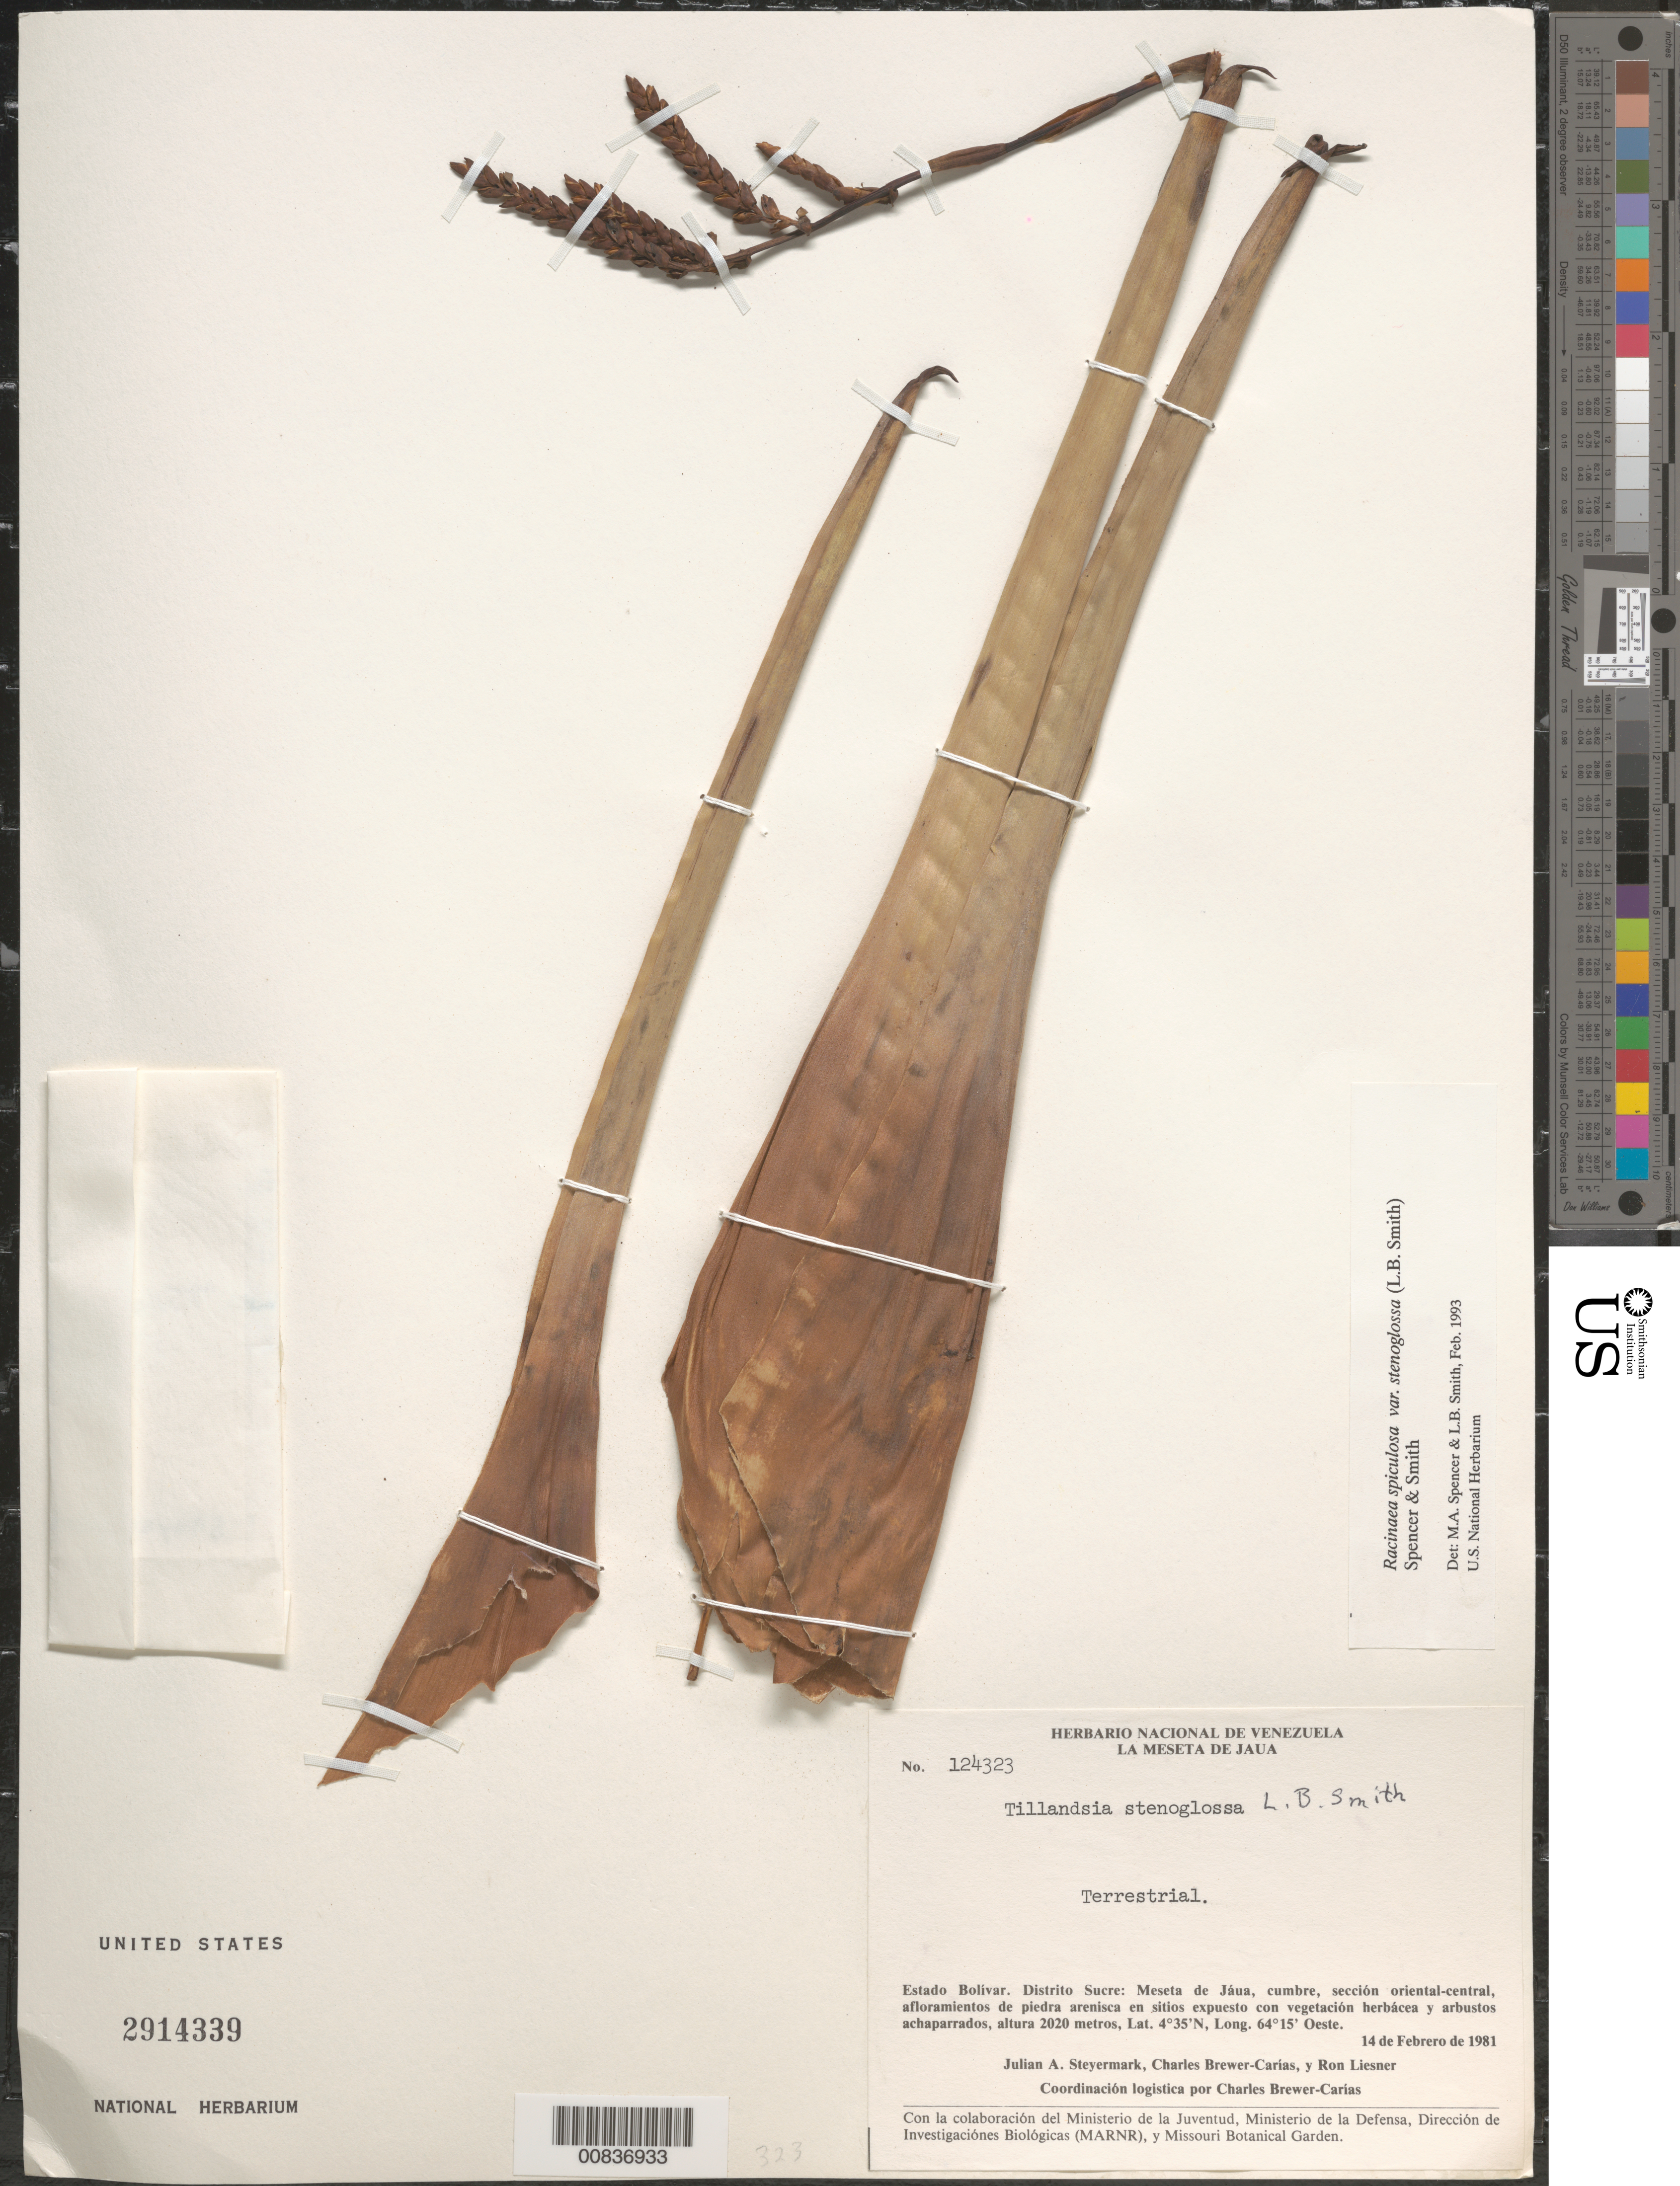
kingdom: Plantae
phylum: Tracheophyta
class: Liliopsida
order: Poales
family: Bromeliaceae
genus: Racinaea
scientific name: Racinaea spiculosa var. stenoglossa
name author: (L.B. Sm.) M.A. Spencer & L.B. Sm.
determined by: Spencer, M. A.; Smith, L. B.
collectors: J. Steyermark, C. Brewer-Carias & R. L. Liesner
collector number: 124323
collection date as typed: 14-Feb-81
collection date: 1981-02-14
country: Venezuela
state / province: Bolívar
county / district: Sucre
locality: Meseta de Jaua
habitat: Afloramientos de piedra en sitios expuesto con vegetación herbacea y arbustos achaparrados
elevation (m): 2020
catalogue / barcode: US 2914339